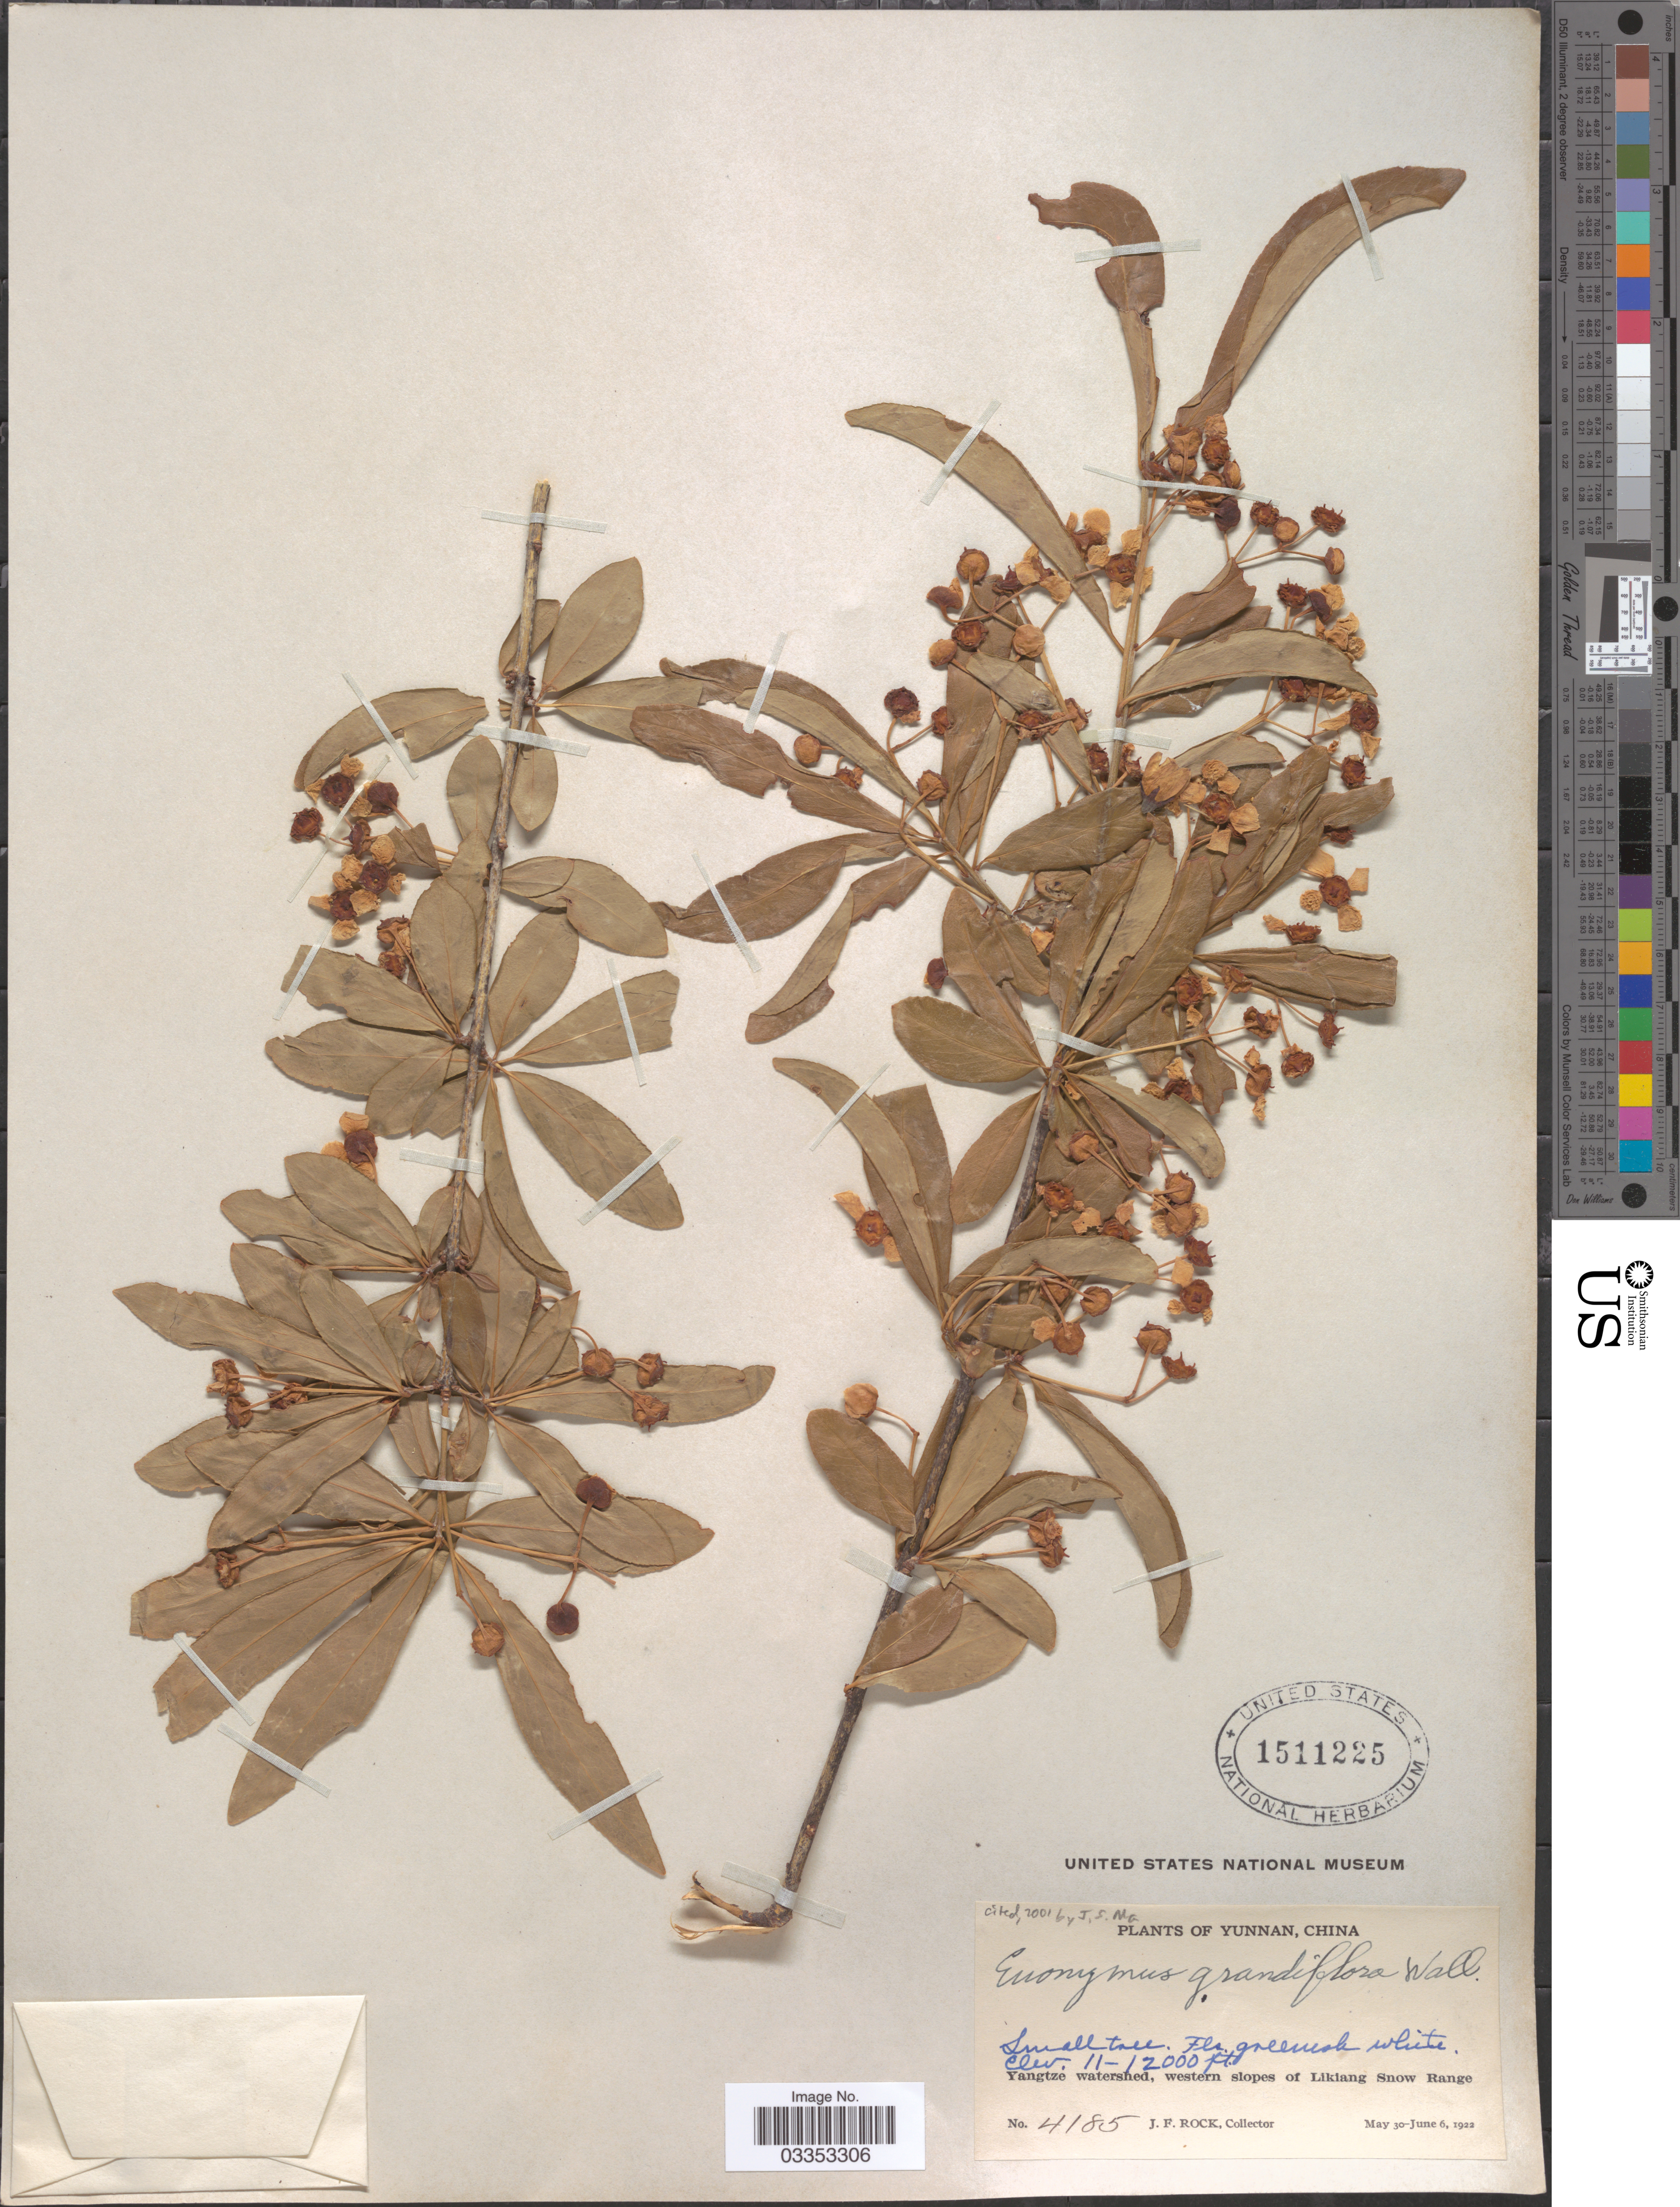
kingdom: Plantae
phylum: Tracheophyta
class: Magnoliopsida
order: Celastrales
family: Celastraceae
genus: Euonymus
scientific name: Euonymus grandiflorus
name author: Wall.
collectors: J. Rock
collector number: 4185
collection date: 1922-05-30/1922-06-06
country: China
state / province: Yunnan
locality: Yangtze watershed, western slopes of Likiang Snow Range.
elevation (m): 3353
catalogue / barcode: US 1511225